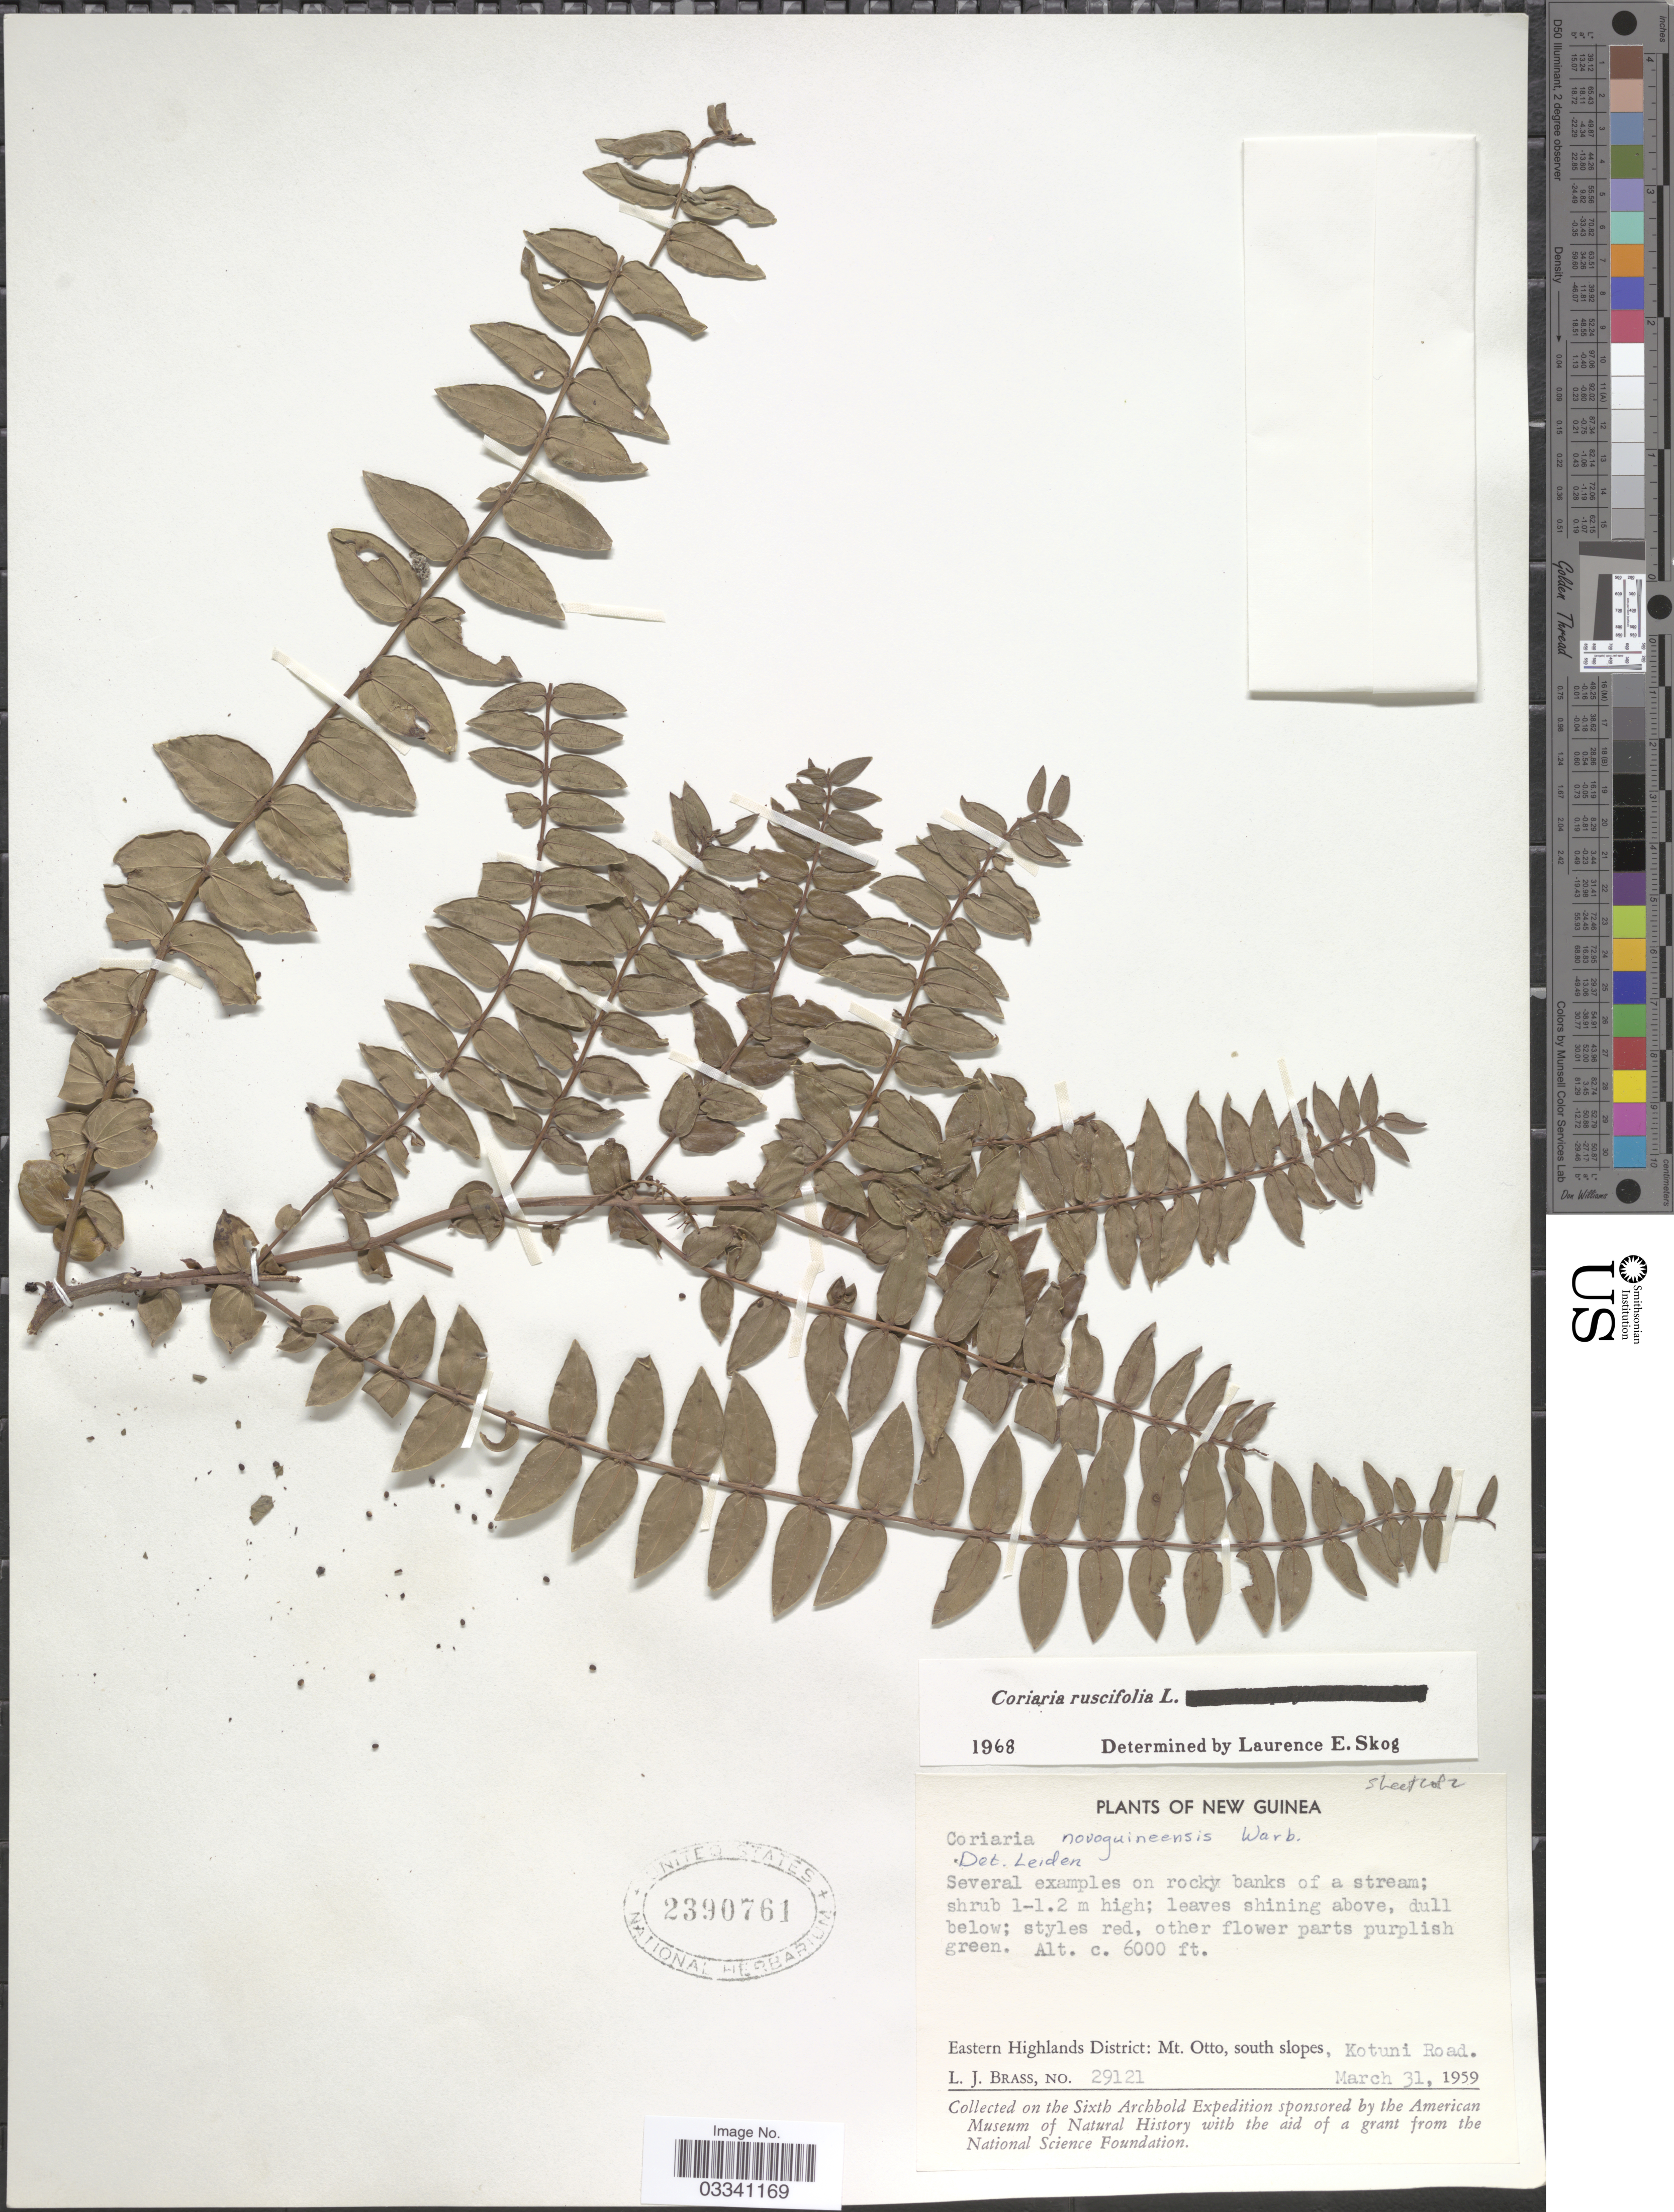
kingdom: Plantae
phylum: Tracheophyta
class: Magnoliopsida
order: Cucurbitales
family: Coriariaceae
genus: Coriaria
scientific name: Coriaria ruscifolia subsp. microphylla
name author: (Poir.) L.E. Skog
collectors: L. J. Brass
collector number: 29121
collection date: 1959-03-31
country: Papua New Guinea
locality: New Guinea. Eastern Highlands District: Mt. Otto, south slopes, Kotuni Road.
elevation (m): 1829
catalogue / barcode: US 2390761